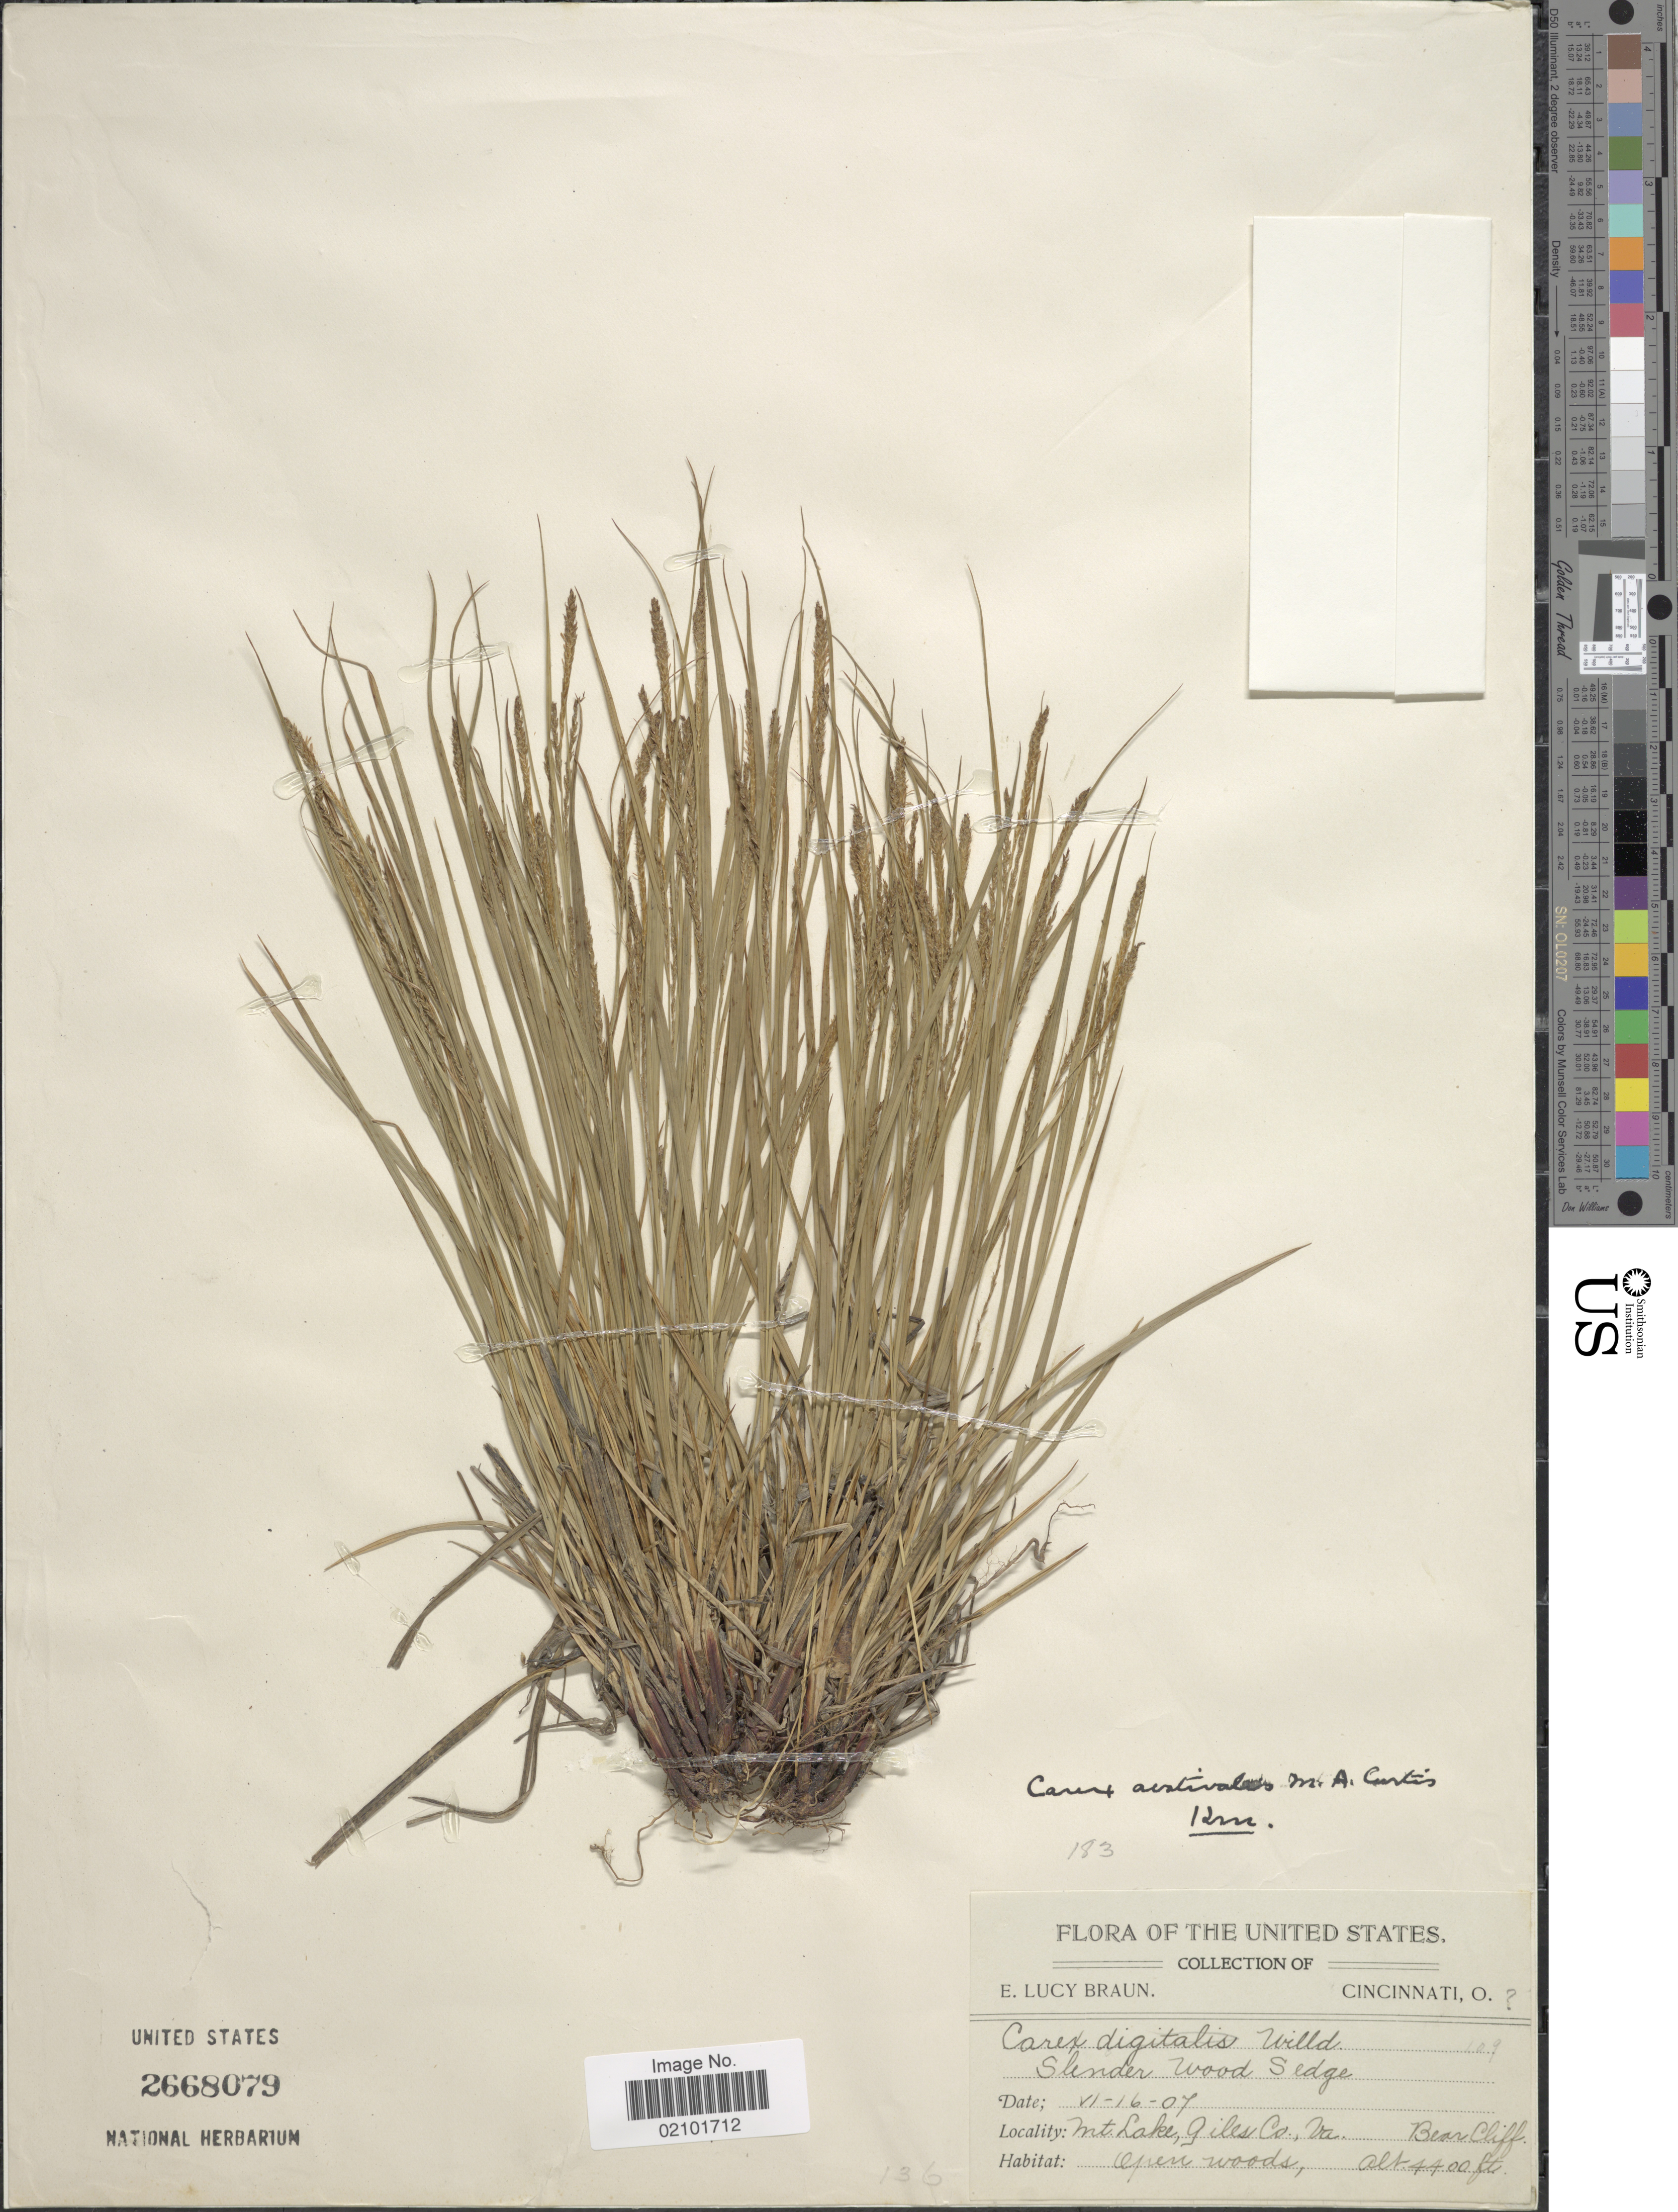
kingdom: Plantae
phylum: Tracheophyta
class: Liliopsida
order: Poales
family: Cyperaceae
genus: Carex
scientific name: Carex aestivalis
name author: M.A. Curtis ex A. Gray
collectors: E. L. Braun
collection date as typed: Transcribed d/m/y: 16/6/7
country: United States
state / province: Virginia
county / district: Giles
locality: Mt Lake, Giles Co. Bear Cliff. Slender Wood S edge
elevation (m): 1341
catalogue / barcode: US 2668079